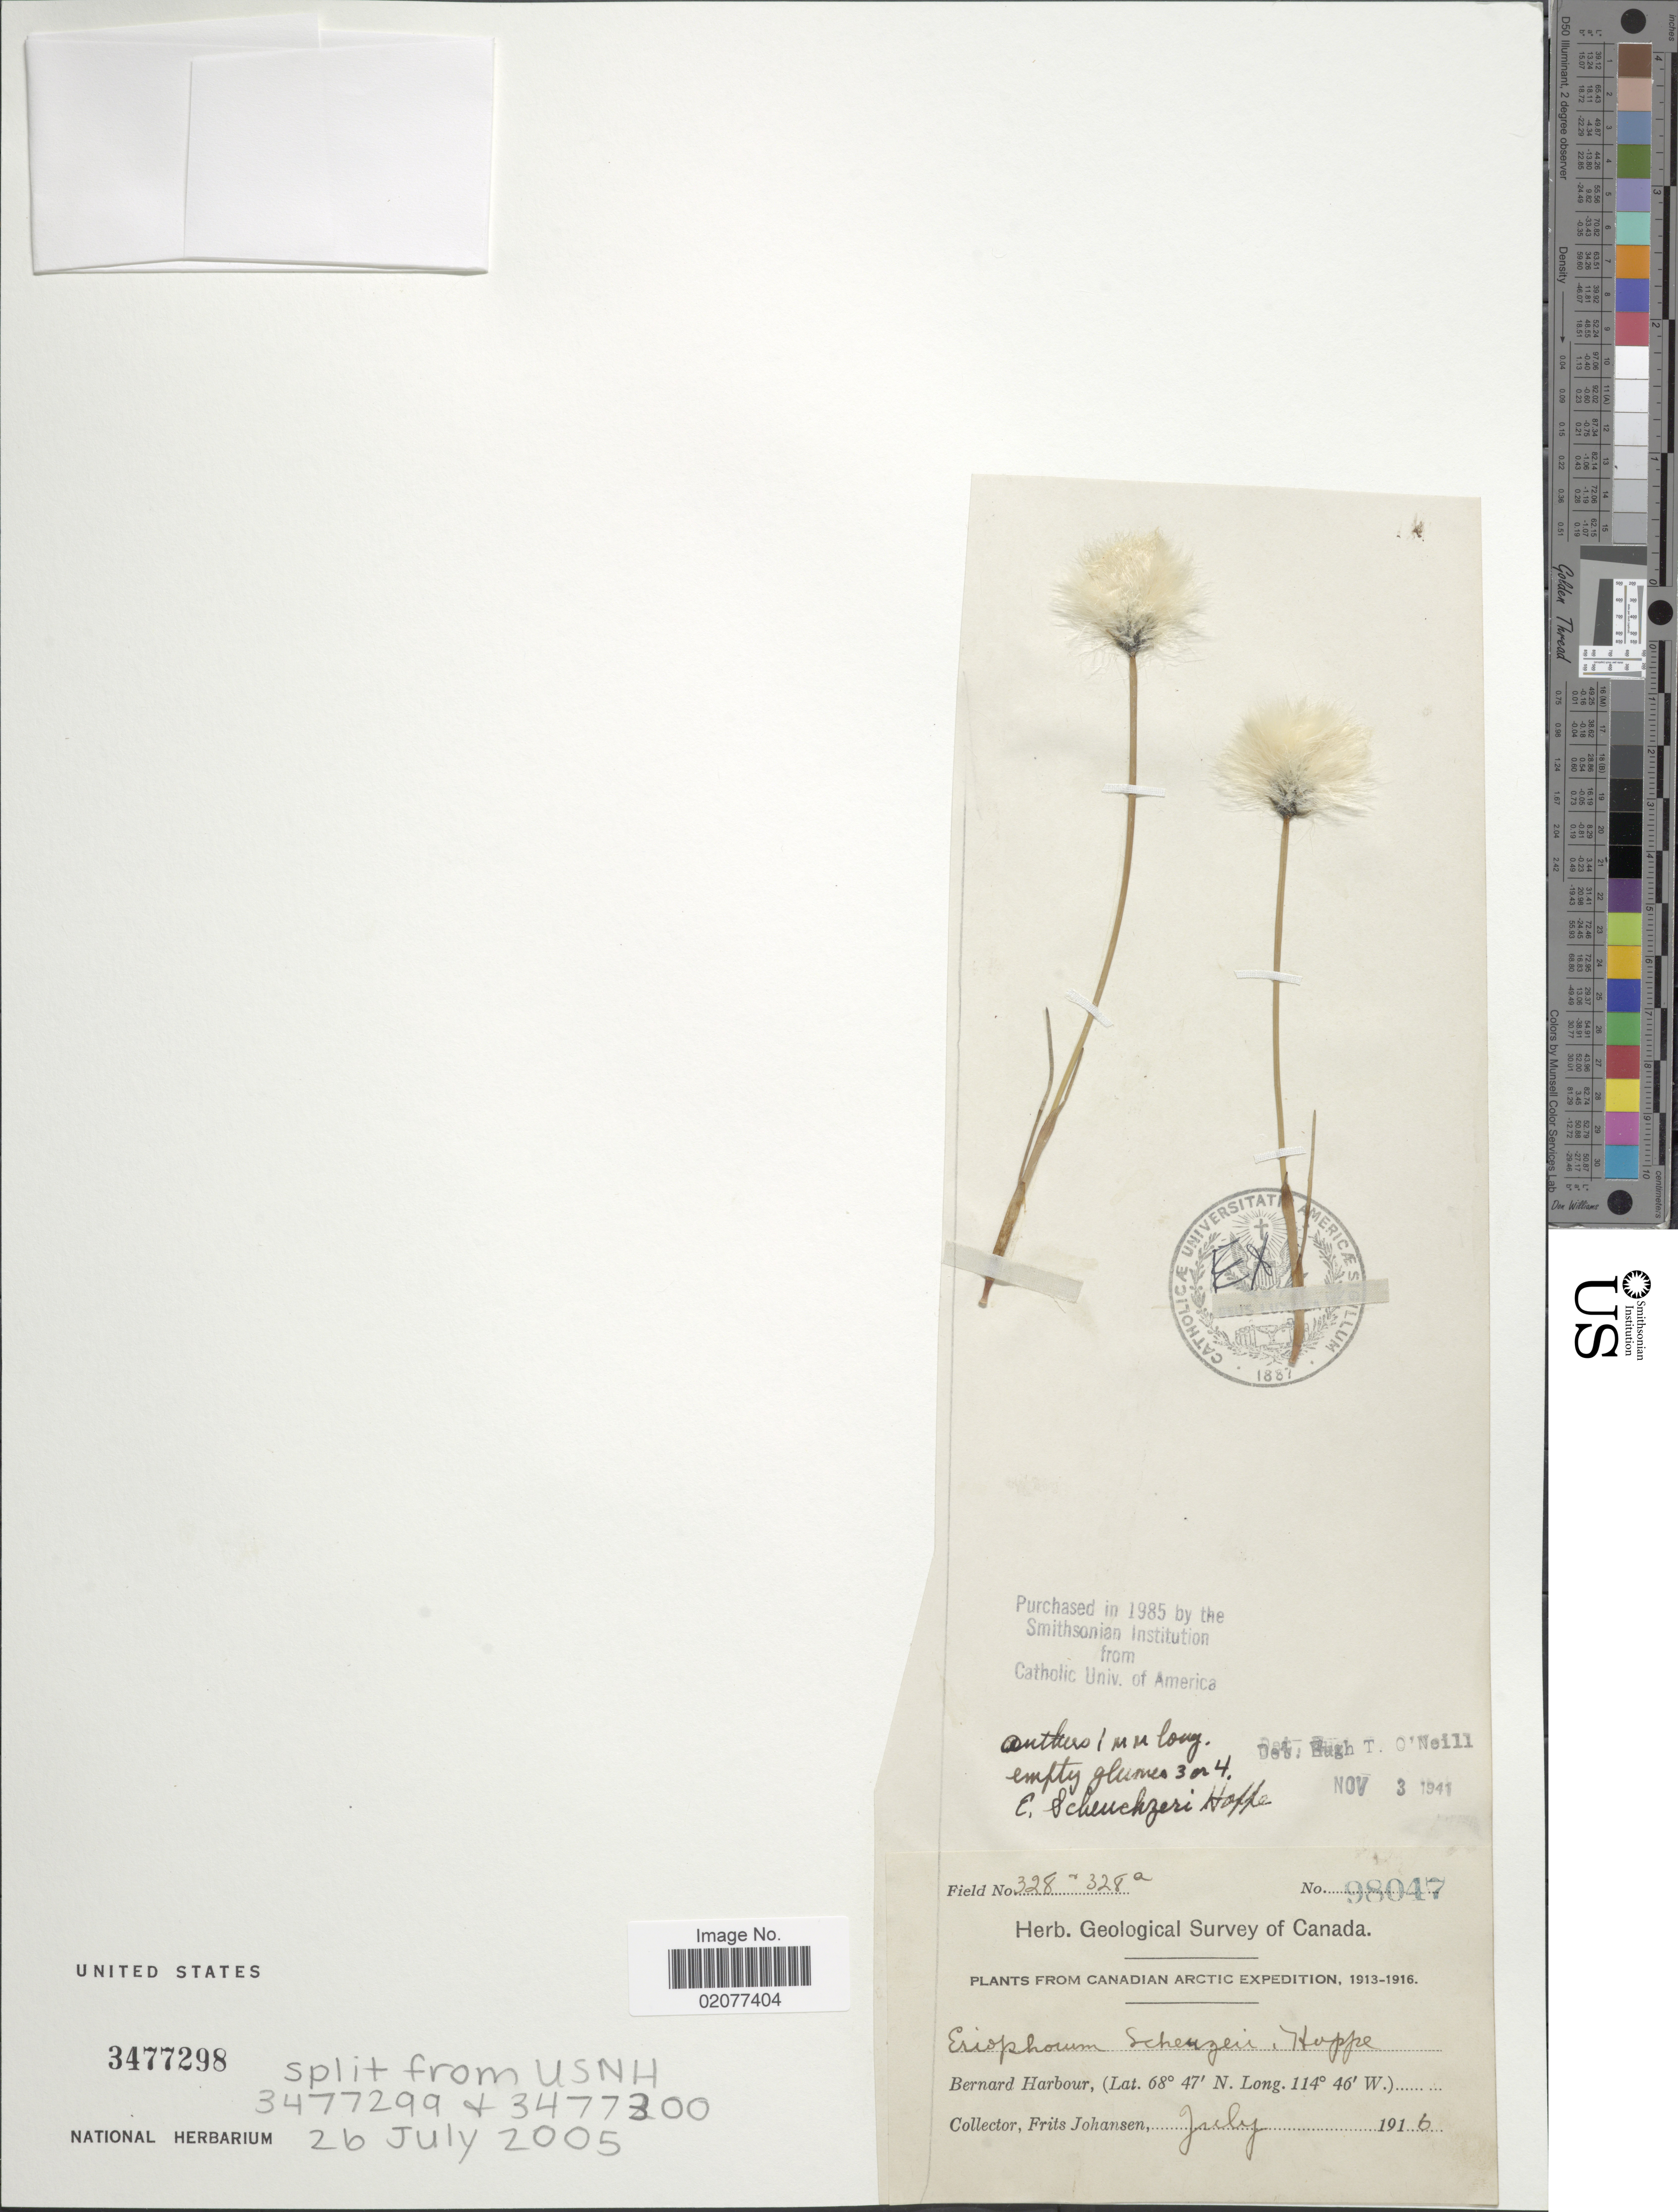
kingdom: Plantae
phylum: Tracheophyta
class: Liliopsida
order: Poales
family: Cyperaceae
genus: Eriophorum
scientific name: Eriophorum scheuchzeri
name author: Hoppe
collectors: F. Johansen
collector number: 98047/328/328a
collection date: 1916-07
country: Canada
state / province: Nunavut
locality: Bernard Harbour. Canadian Arctic.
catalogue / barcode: US 3477298